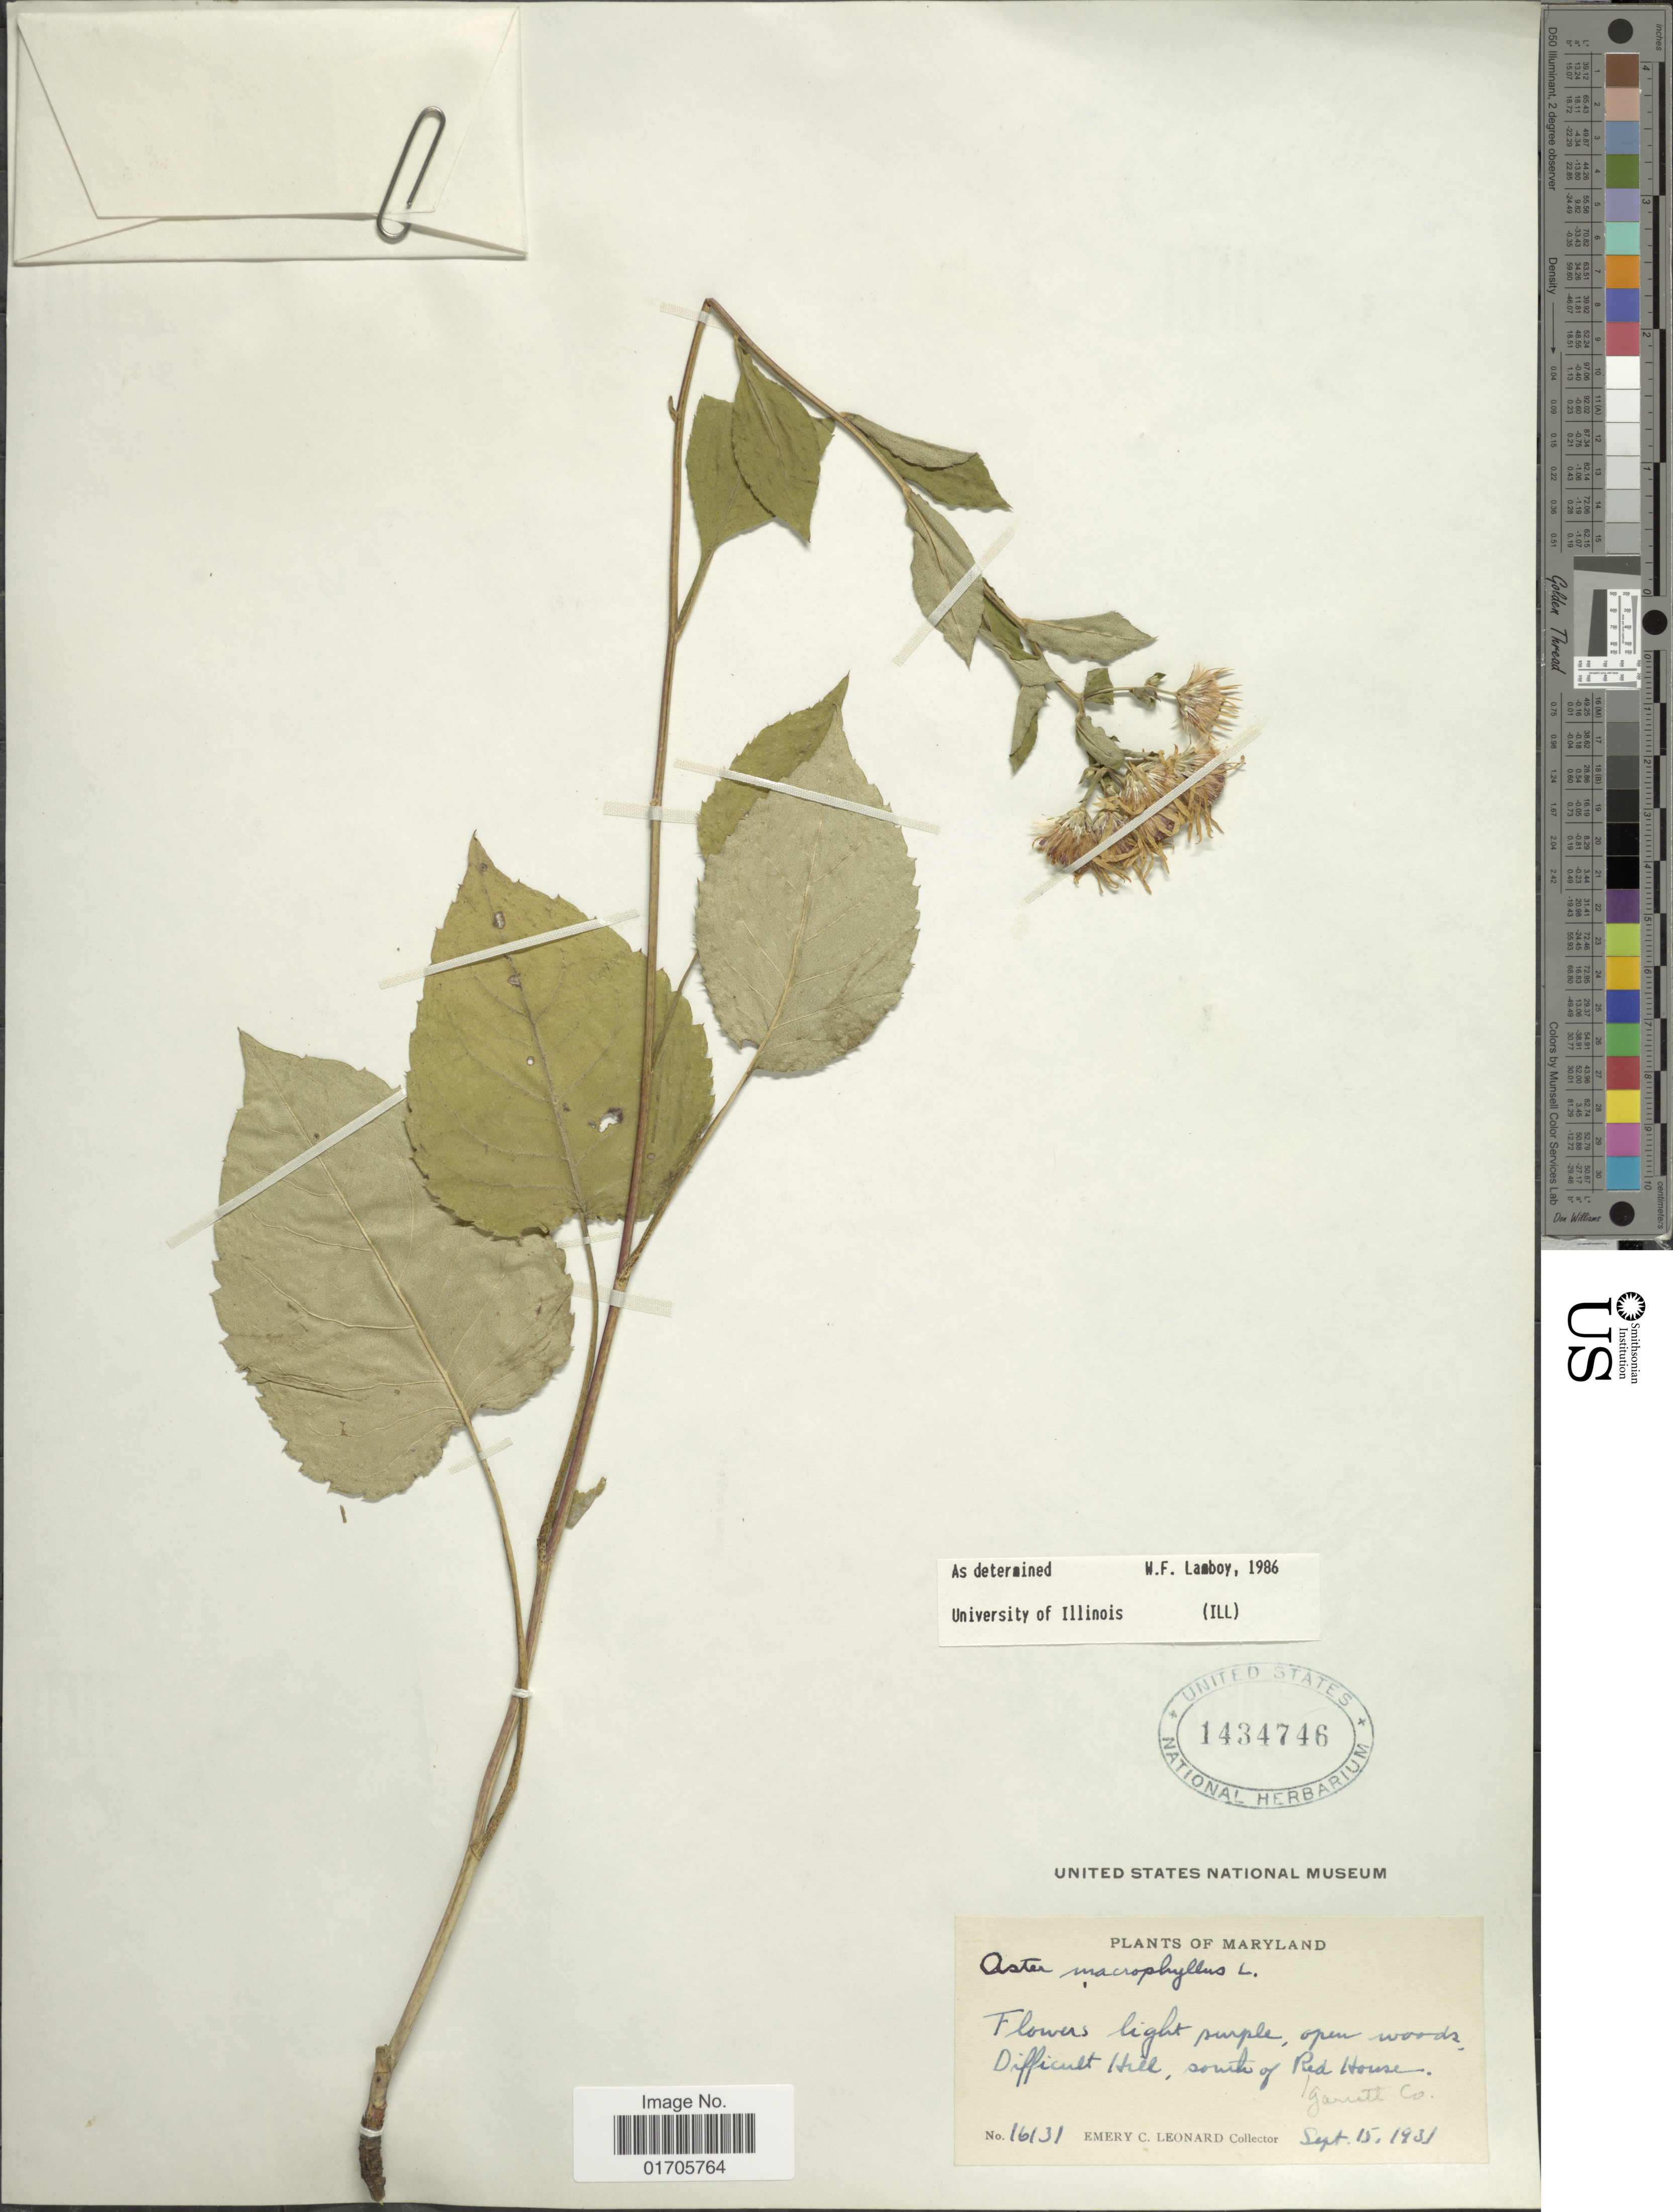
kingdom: Plantae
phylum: Tracheophyta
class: Magnoliopsida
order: Asterales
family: Asteraceae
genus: Eurybia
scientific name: Eurybia macrophylla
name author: (L.) Cass.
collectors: E. C. Leonard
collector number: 16131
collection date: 1931-09-15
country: United States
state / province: Maryland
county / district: Garrett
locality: Maryland. Difficult Hill, south of Red House. Garrett Co.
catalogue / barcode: US 1434746